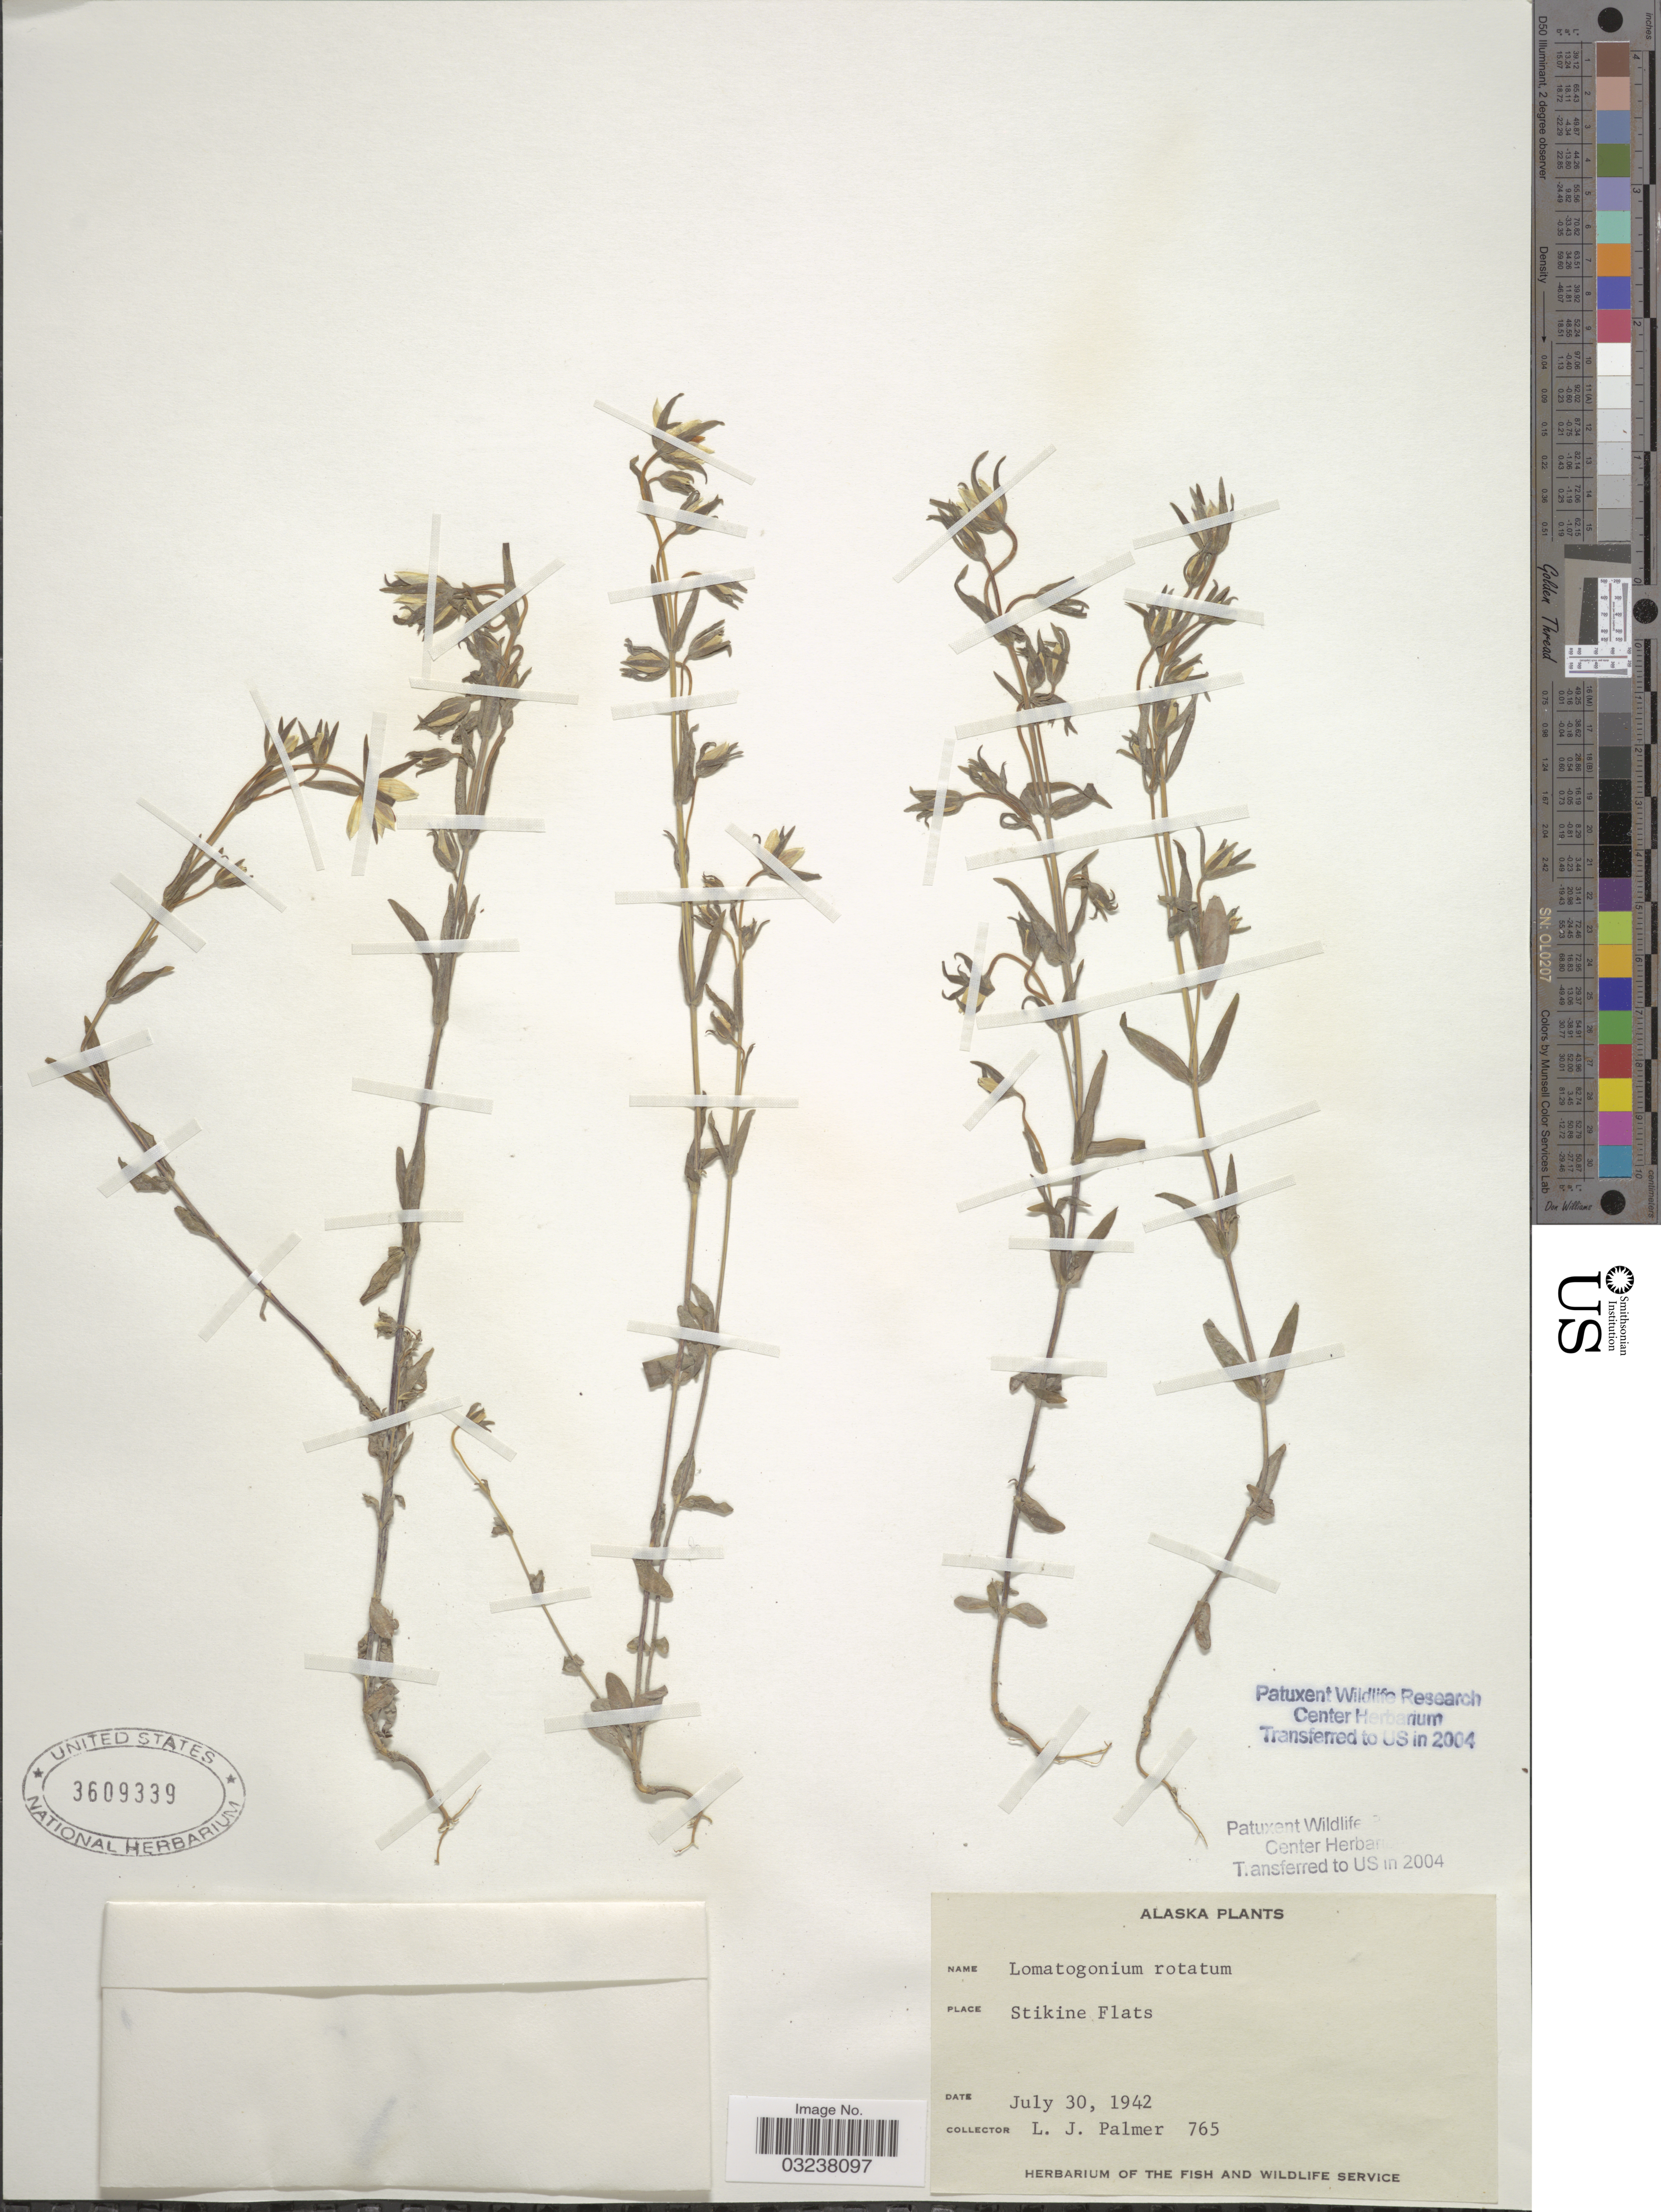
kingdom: Plantae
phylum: Tracheophyta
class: Magnoliopsida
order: Gentianales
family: Gentianaceae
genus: Lomatogonium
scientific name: Lomatogonium rotatum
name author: (L.) Fr.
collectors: L. J. Palmer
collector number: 765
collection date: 1942-07-30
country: United States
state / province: Alaska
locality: Stikine Flats.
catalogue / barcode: US 3609339